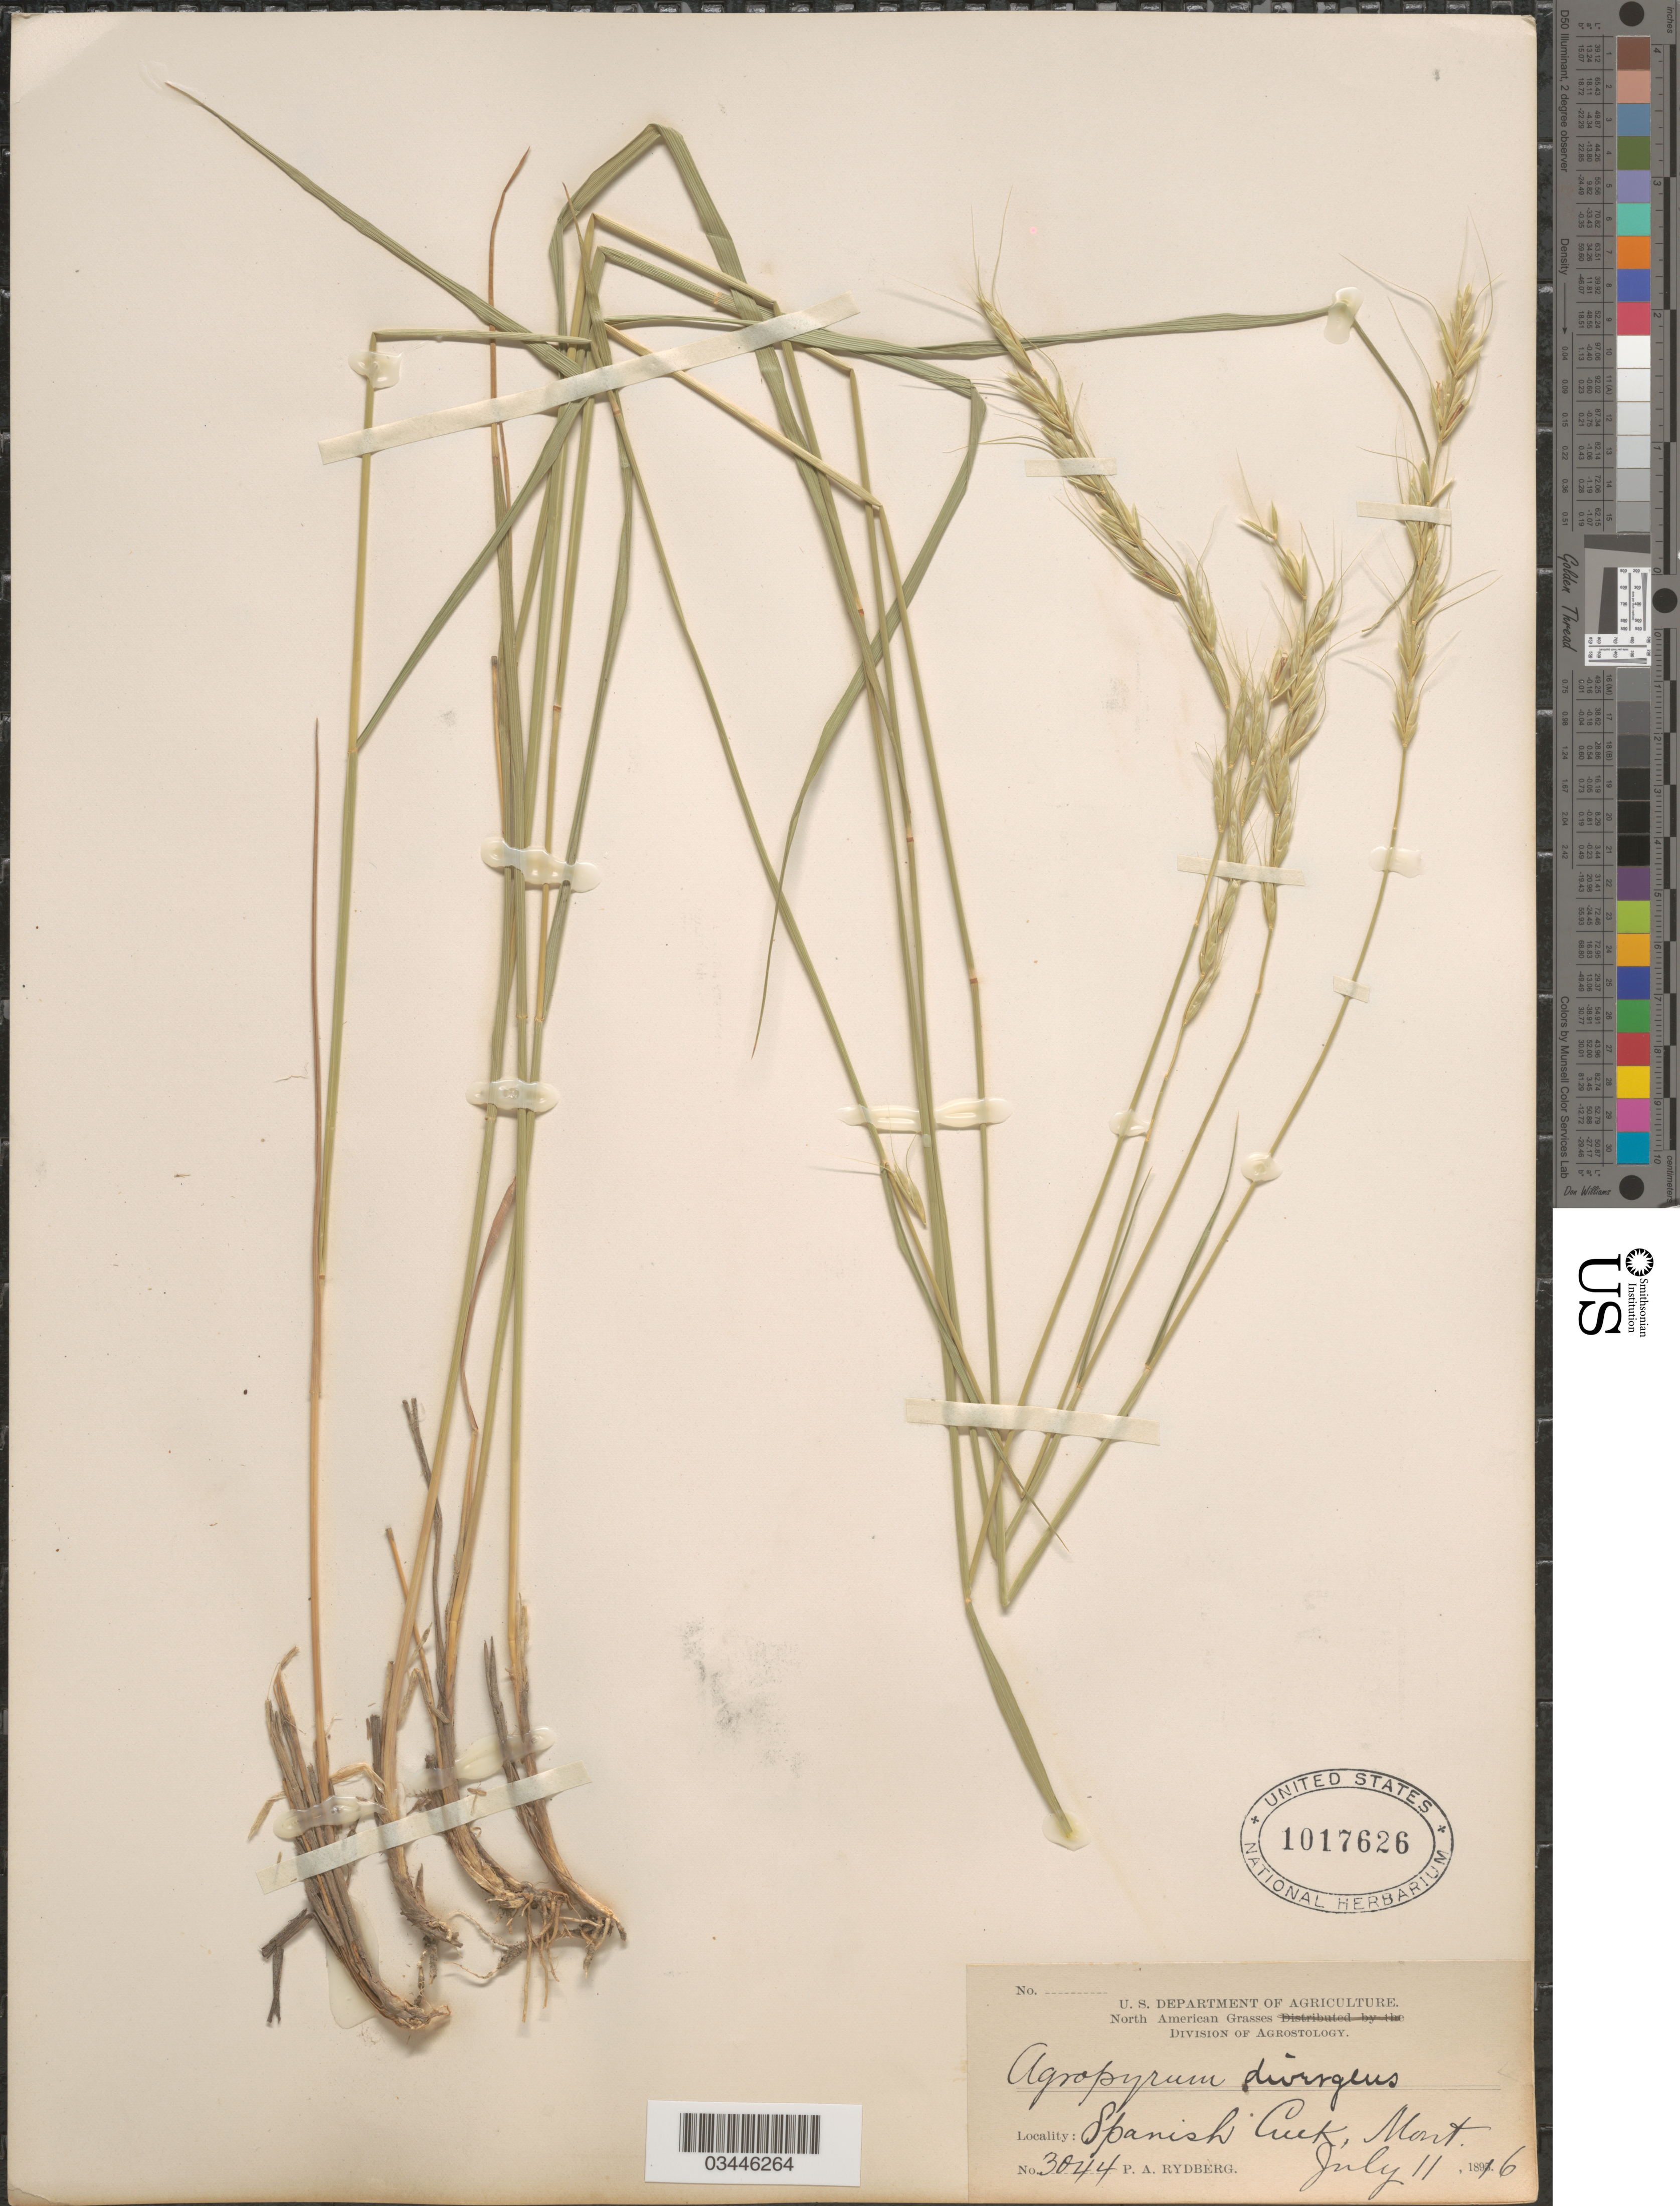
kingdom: Plantae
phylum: Tracheophyta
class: Liliopsida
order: Poales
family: Poaceae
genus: Pseudoroegneria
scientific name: Pseudoroegneria spicata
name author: (Pursh) Á. Löve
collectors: P. A. Rydberg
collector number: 3044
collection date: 1896-07-11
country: United States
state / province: Montana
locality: Spanish Creek.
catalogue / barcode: US 1017626